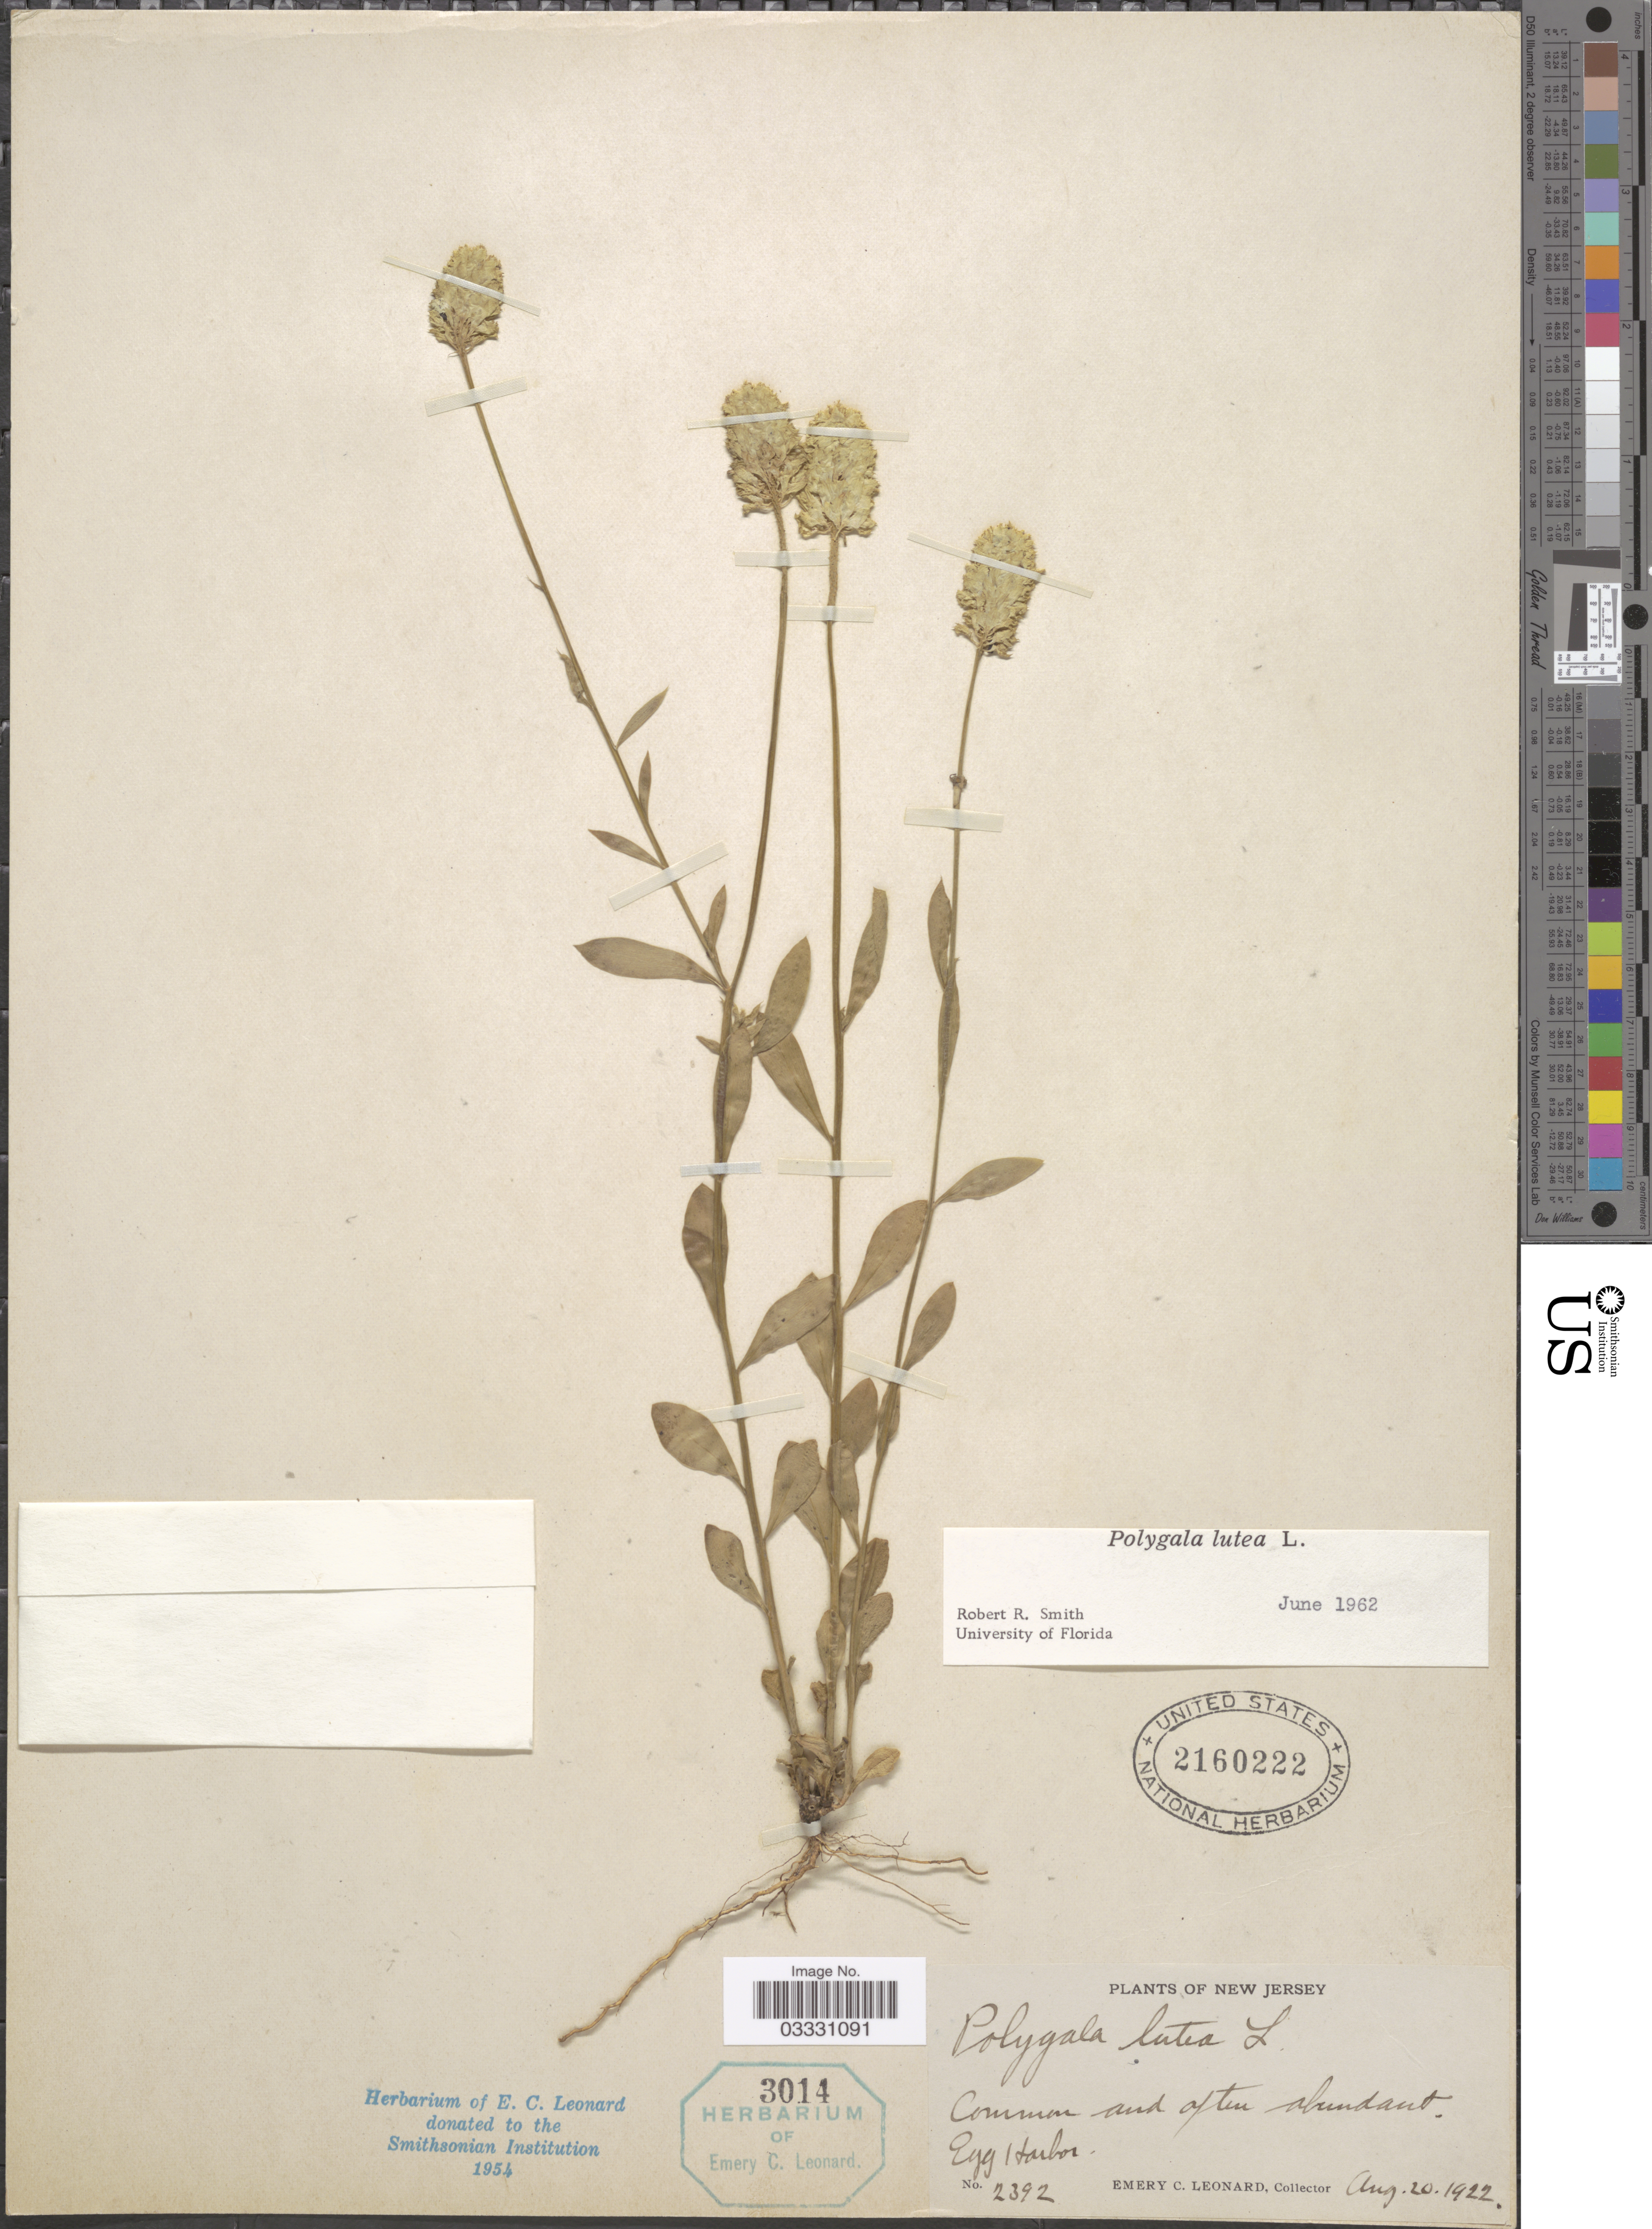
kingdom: Plantae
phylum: Tracheophyta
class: Magnoliopsida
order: Fabales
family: Polygalaceae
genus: Polygala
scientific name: Polygala lutea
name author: L.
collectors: E. C. Leonard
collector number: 2392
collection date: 1922-08-20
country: United States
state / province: New Jersey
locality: Egg Harbor.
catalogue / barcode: US 2160222